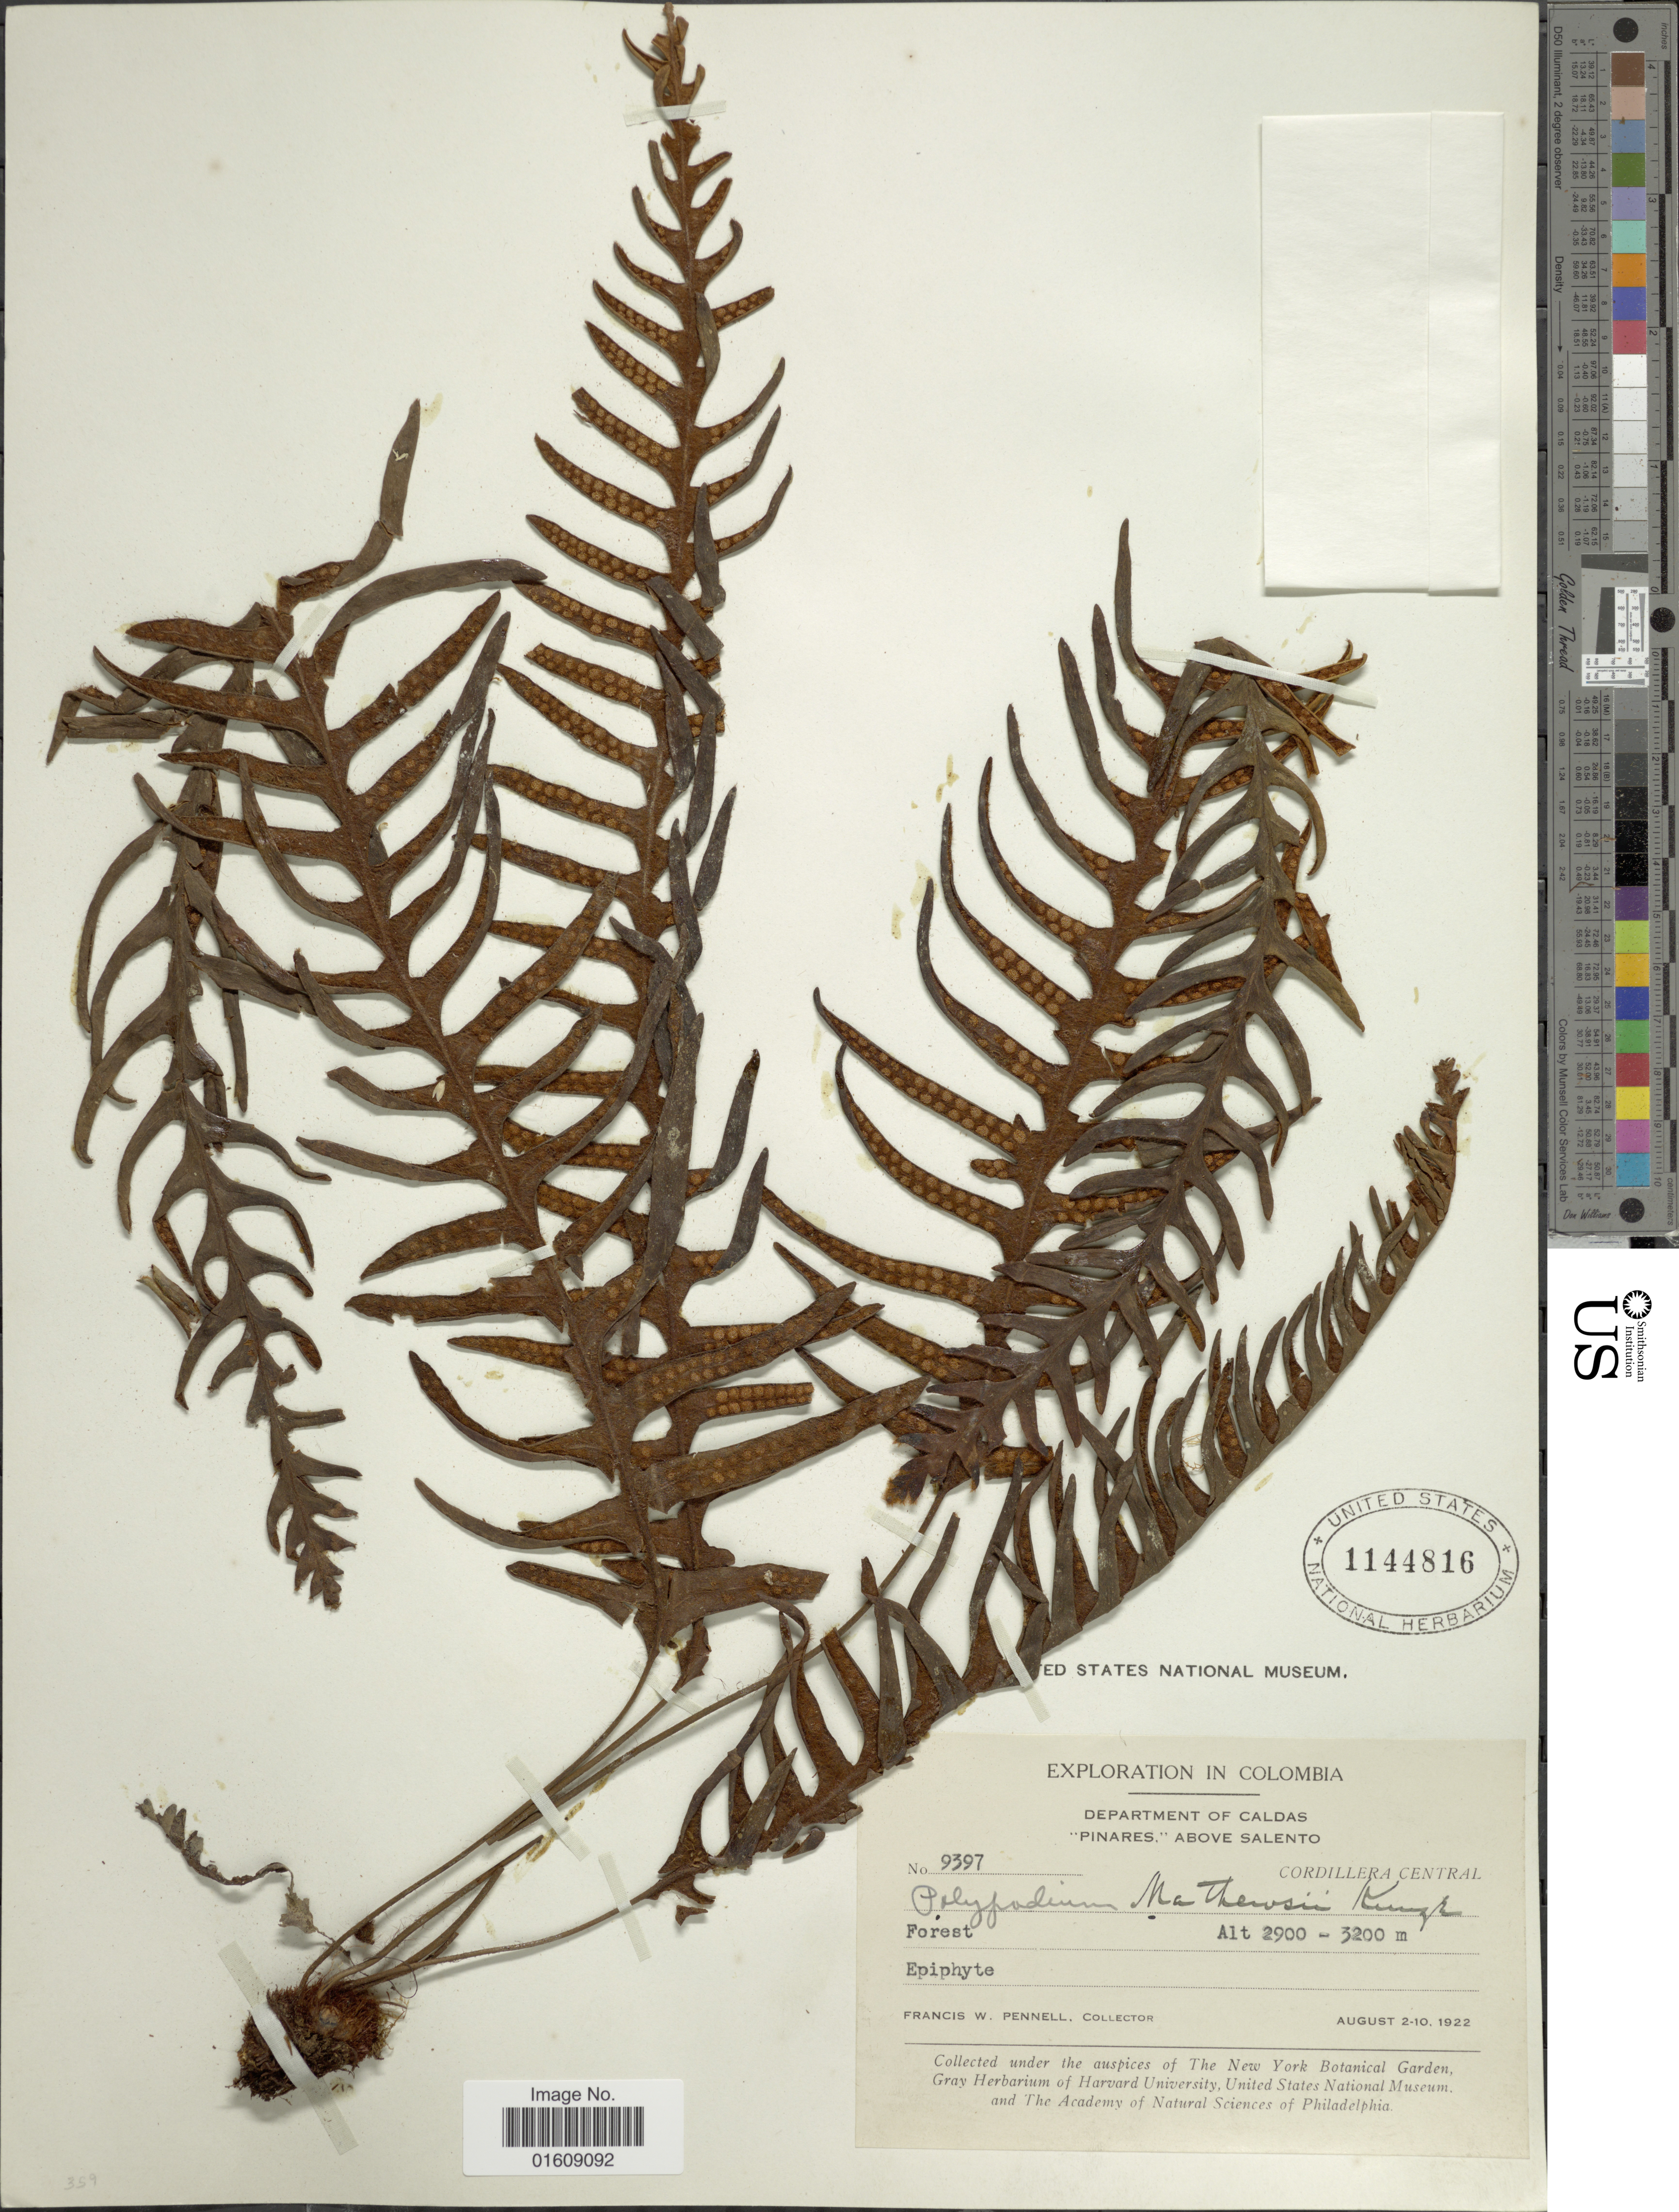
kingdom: Plantae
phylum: Tracheophyta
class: Polypodiopsida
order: Polypodiales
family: Polypodiaceae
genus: Zygophlebia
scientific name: Zygophlebia mathewsii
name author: (Kunze ex Mett.) L.E. Bishop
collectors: F. W. Pennell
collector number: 9397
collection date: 1922-08-02/1922-08-10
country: Colombia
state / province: Caldas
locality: Colombia, Department of Caldas, "Pinares," above Salento, Cordillera Central.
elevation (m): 2900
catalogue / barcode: US 1144816